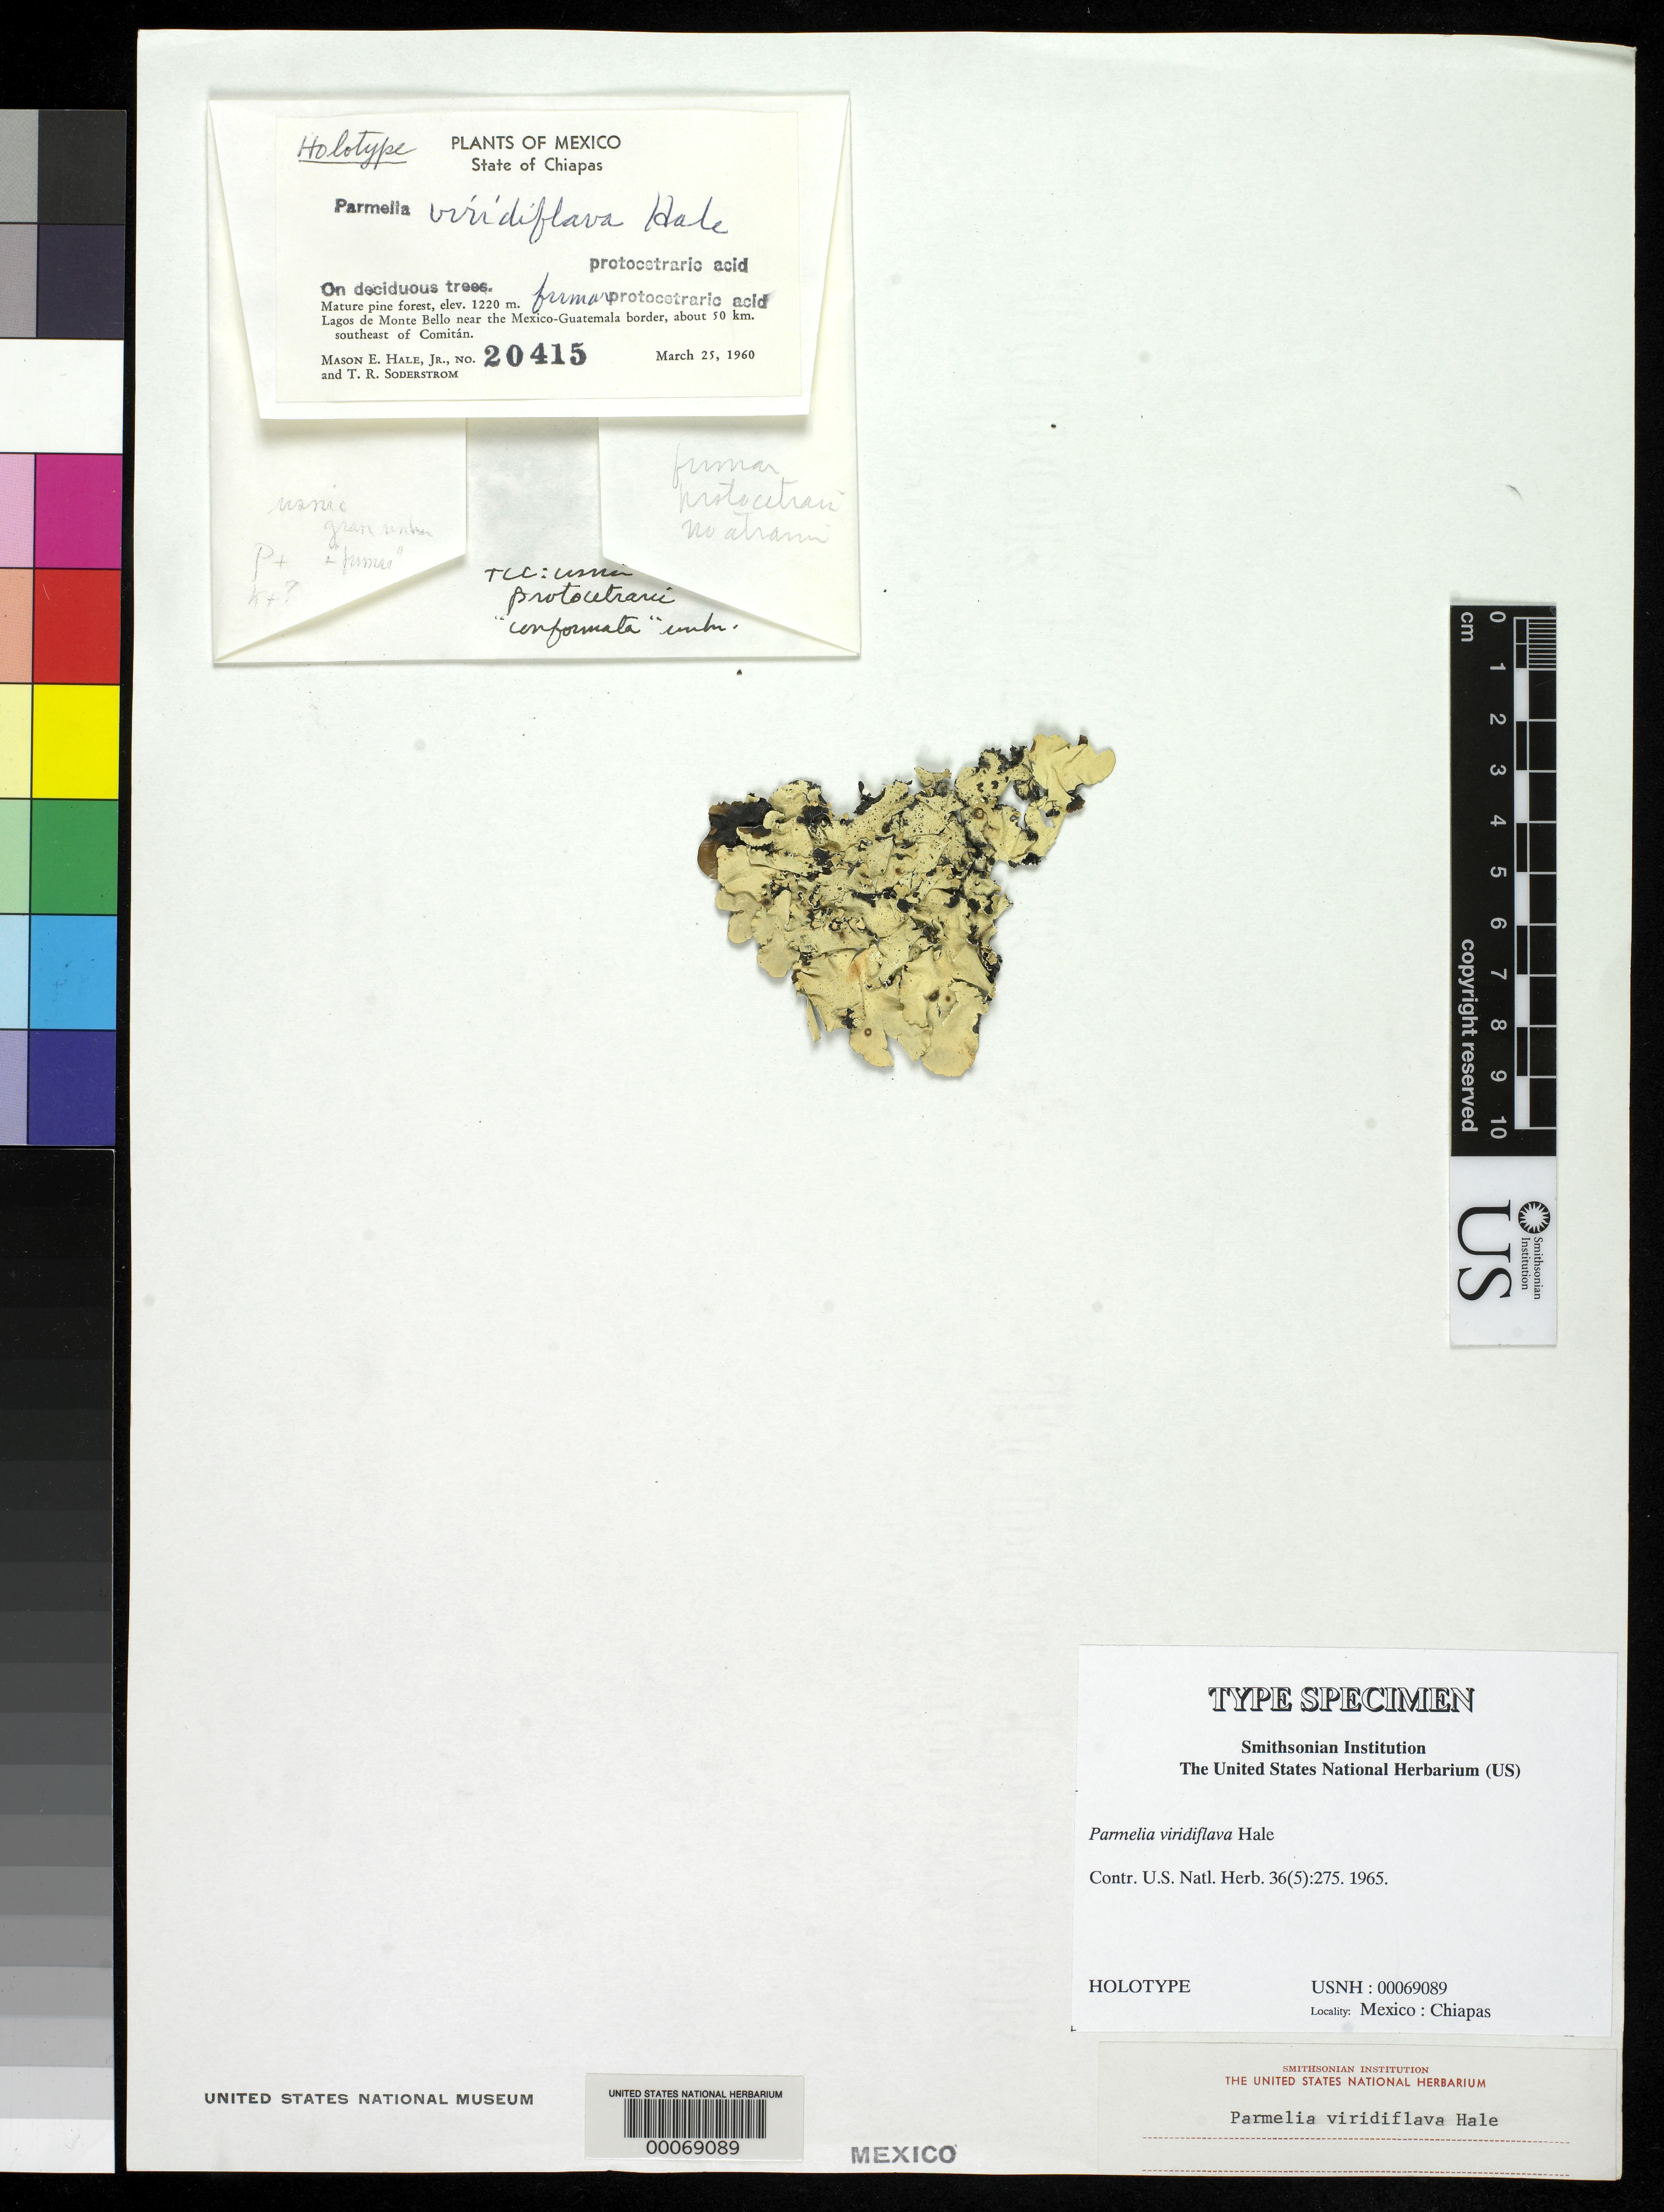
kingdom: Fungi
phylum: Ascomycota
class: Lecanoromycetes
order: Lecanorales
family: Parmeliaceae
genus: Parmelia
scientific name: Parmelia viridiflava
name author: Hale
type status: Holotype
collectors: M. Hale & T. R. Soderstrom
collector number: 20415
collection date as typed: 25 Mar 1960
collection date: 1960-03-25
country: Mexico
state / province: Chiapas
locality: Lagos de Monte Bello near the Mexico-Guatemala border about 10 km SE of Comitan.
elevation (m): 1220